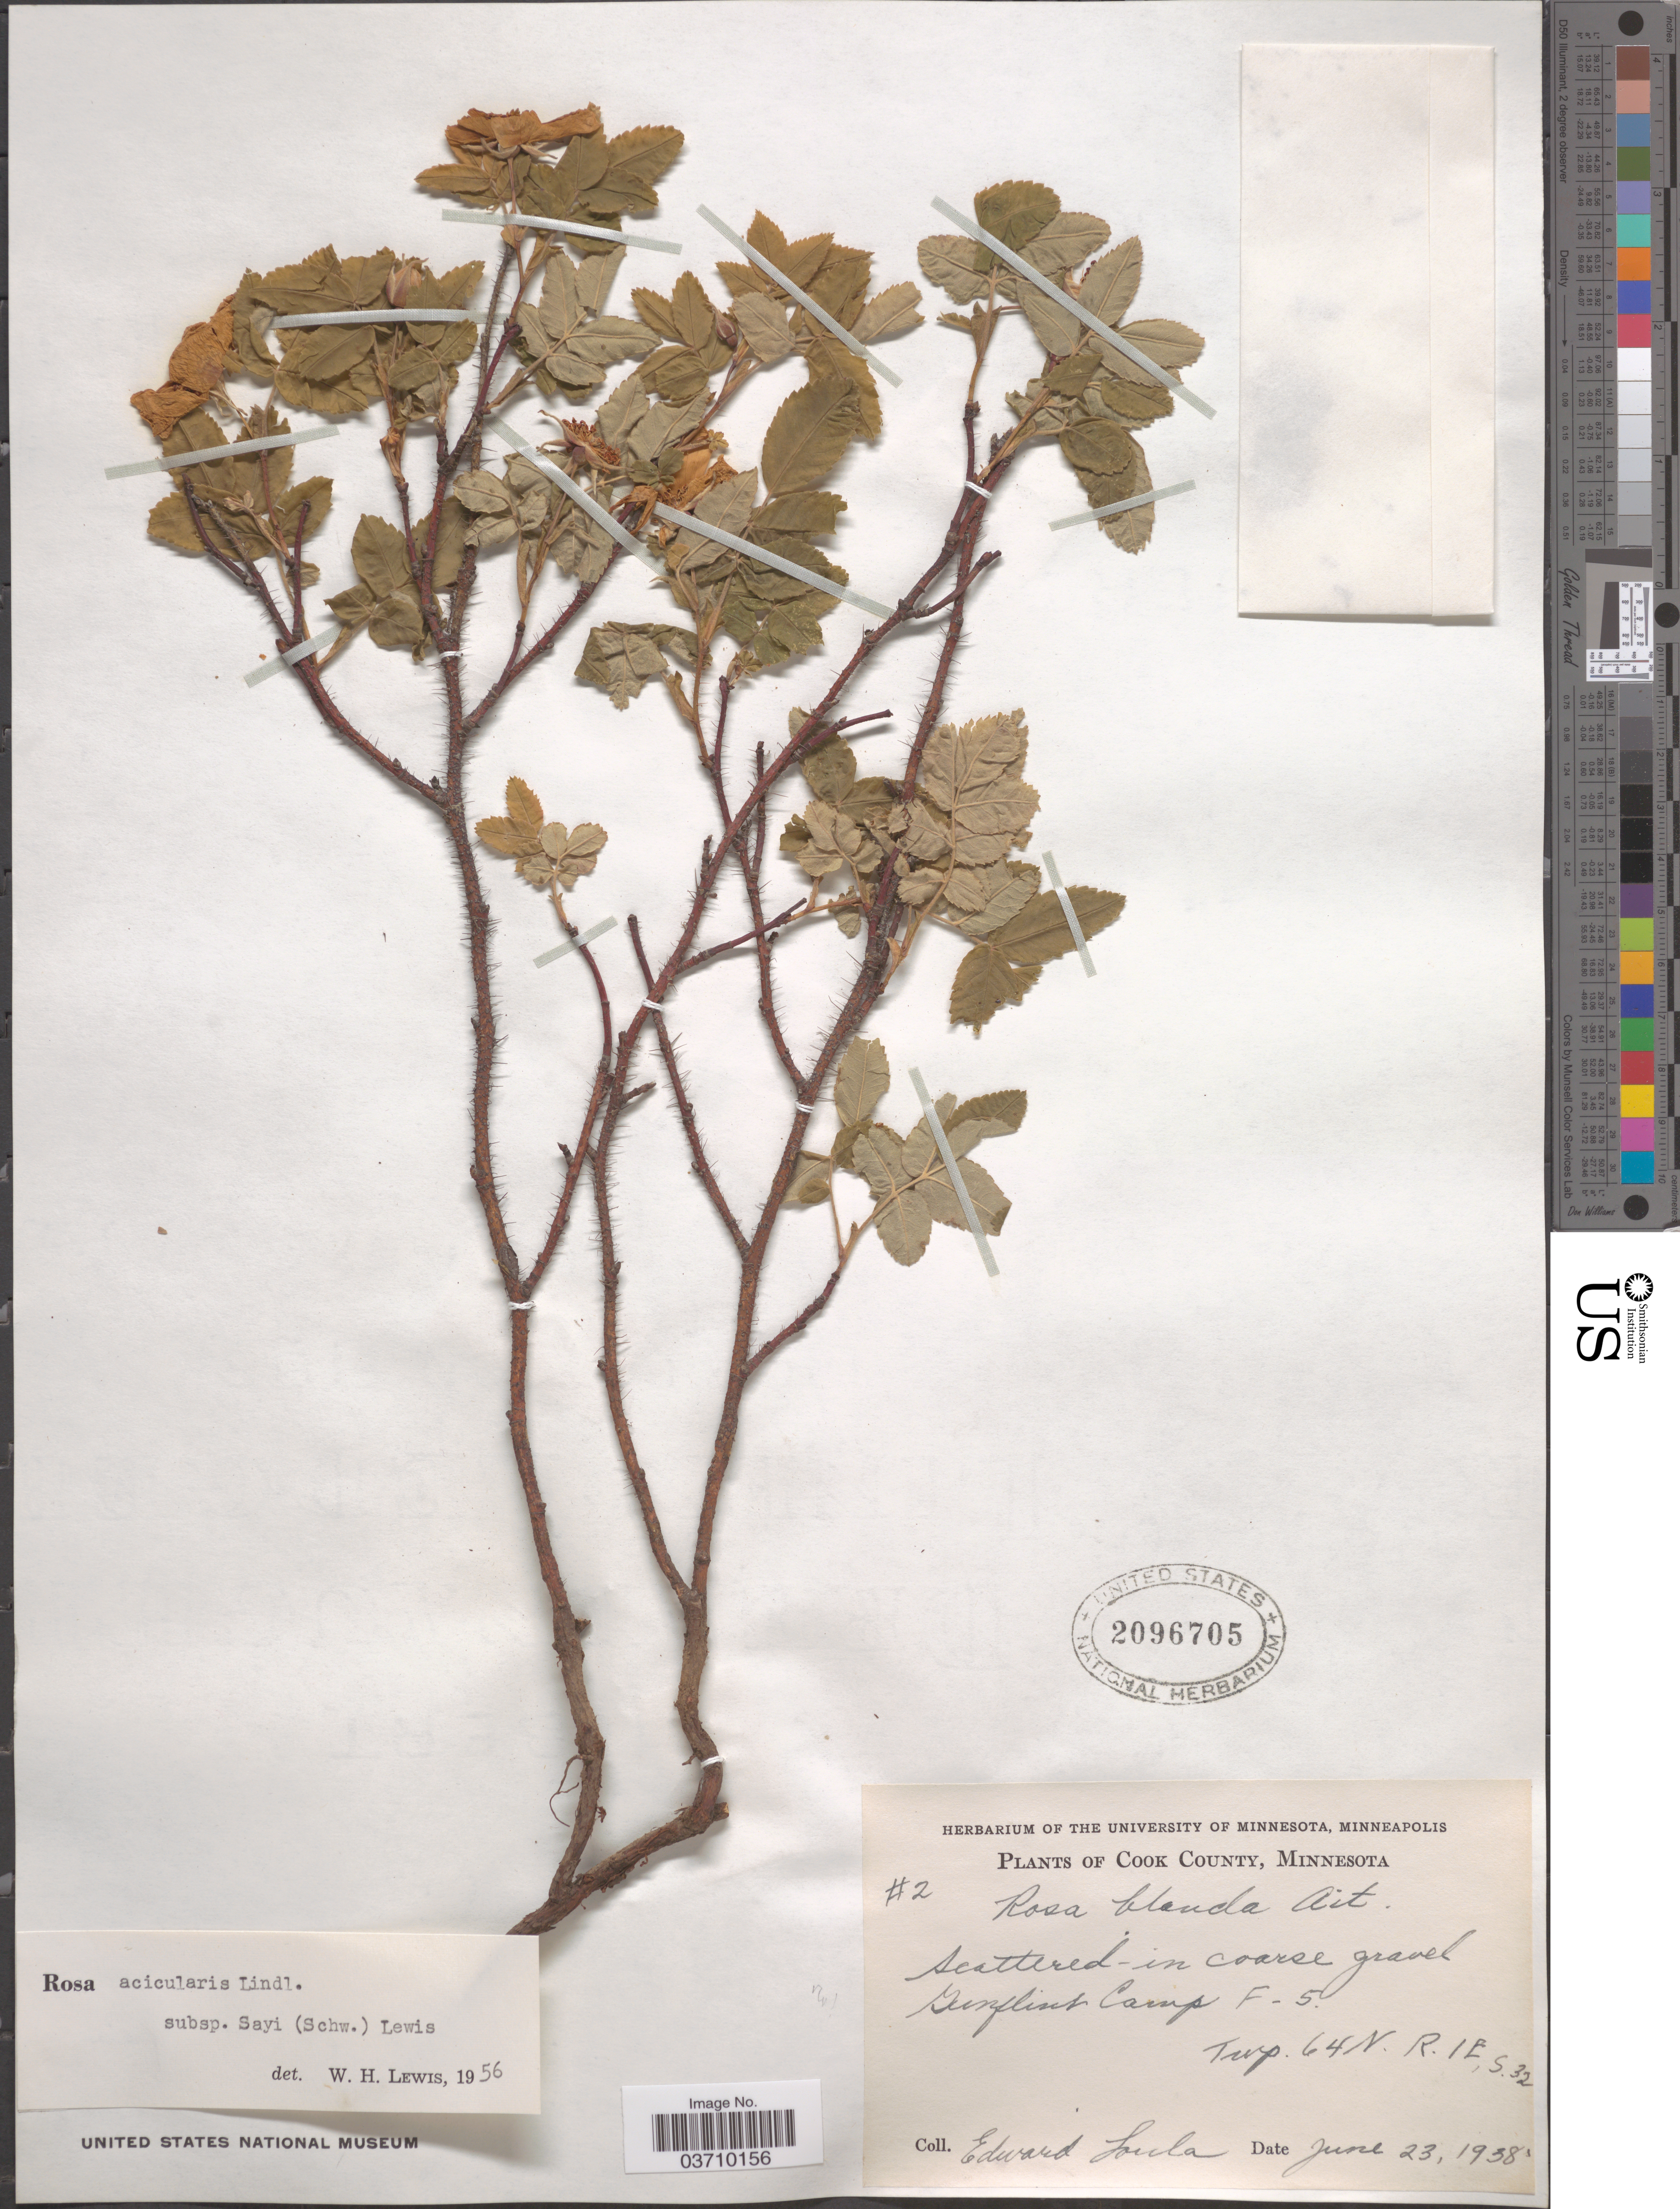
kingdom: Plantae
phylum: Tracheophyta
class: Magnoliopsida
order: Rosales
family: Rosaceae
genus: Rosa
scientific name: Rosa acicularis var. sayi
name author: (Schwein.) Rehder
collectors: E. Loula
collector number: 2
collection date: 1938-06-23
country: United States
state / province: Minnesota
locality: Cook County. Gunflint Camp F - 5. Twp. 64N. R.1E, S.32.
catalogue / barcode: US 2096705